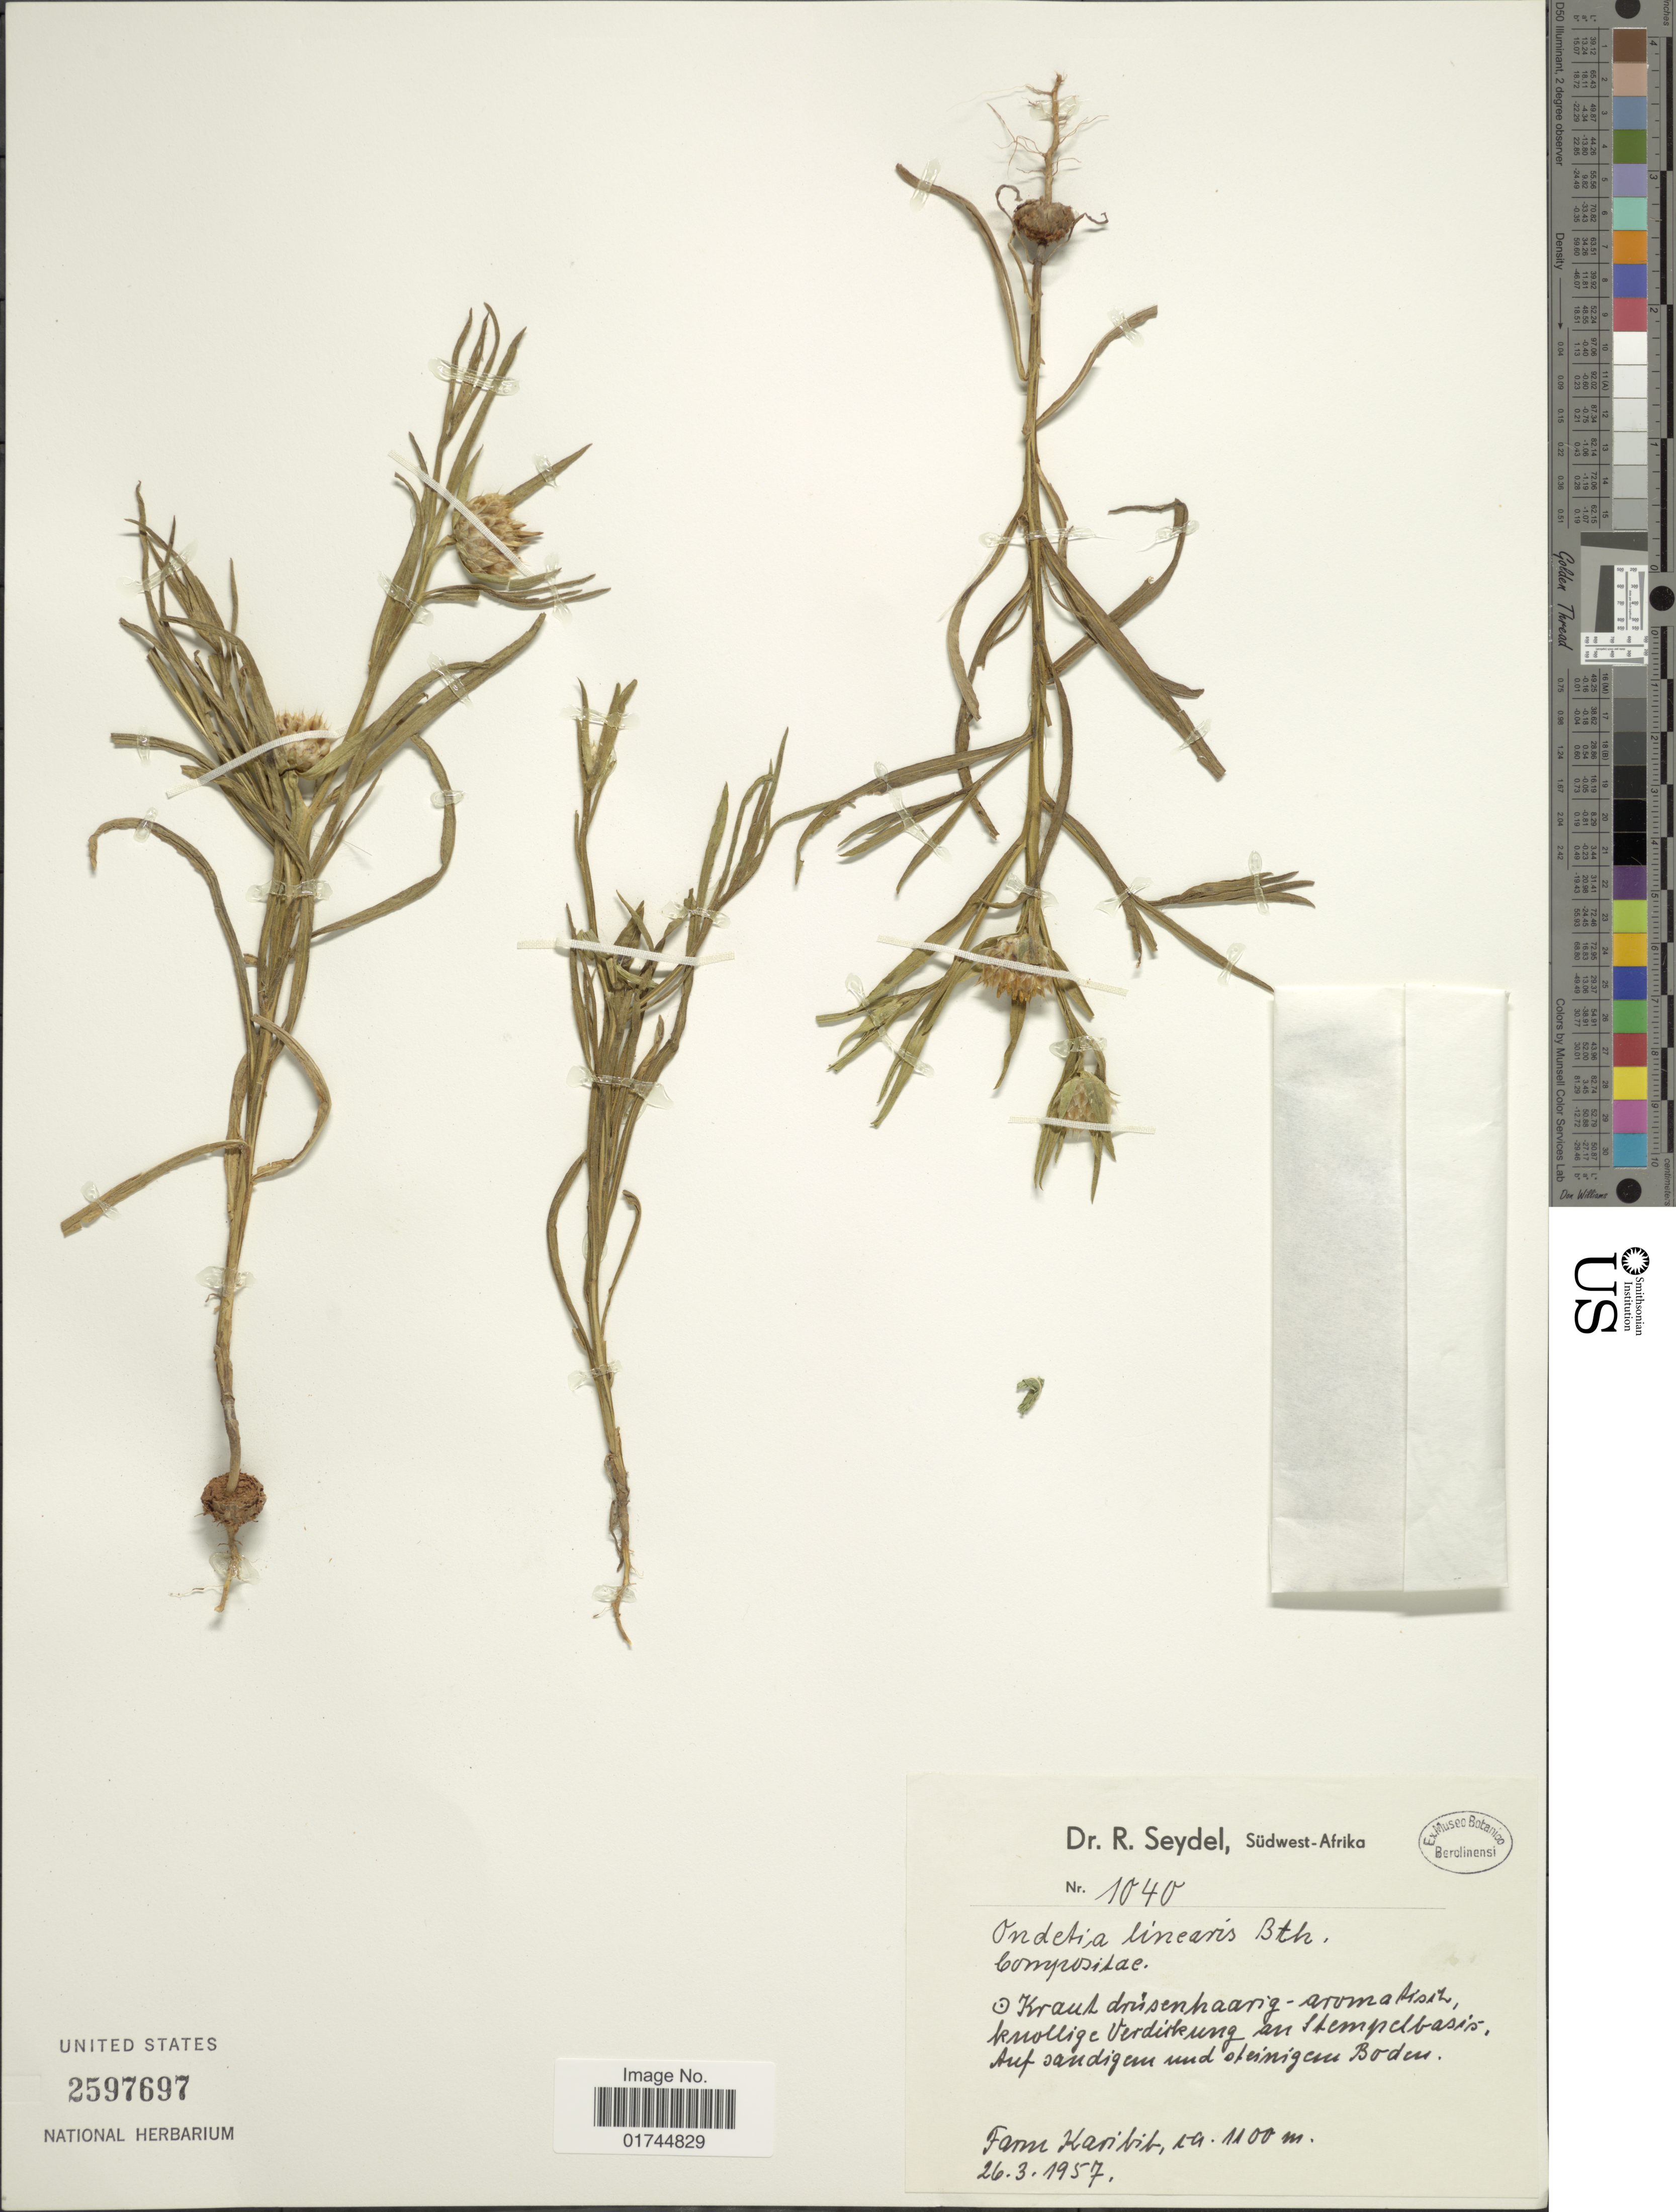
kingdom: Plantae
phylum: Tracheophyta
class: Magnoliopsida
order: Asterales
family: Asteraceae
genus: Ondetia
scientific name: Ondetia linearis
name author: Benth.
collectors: R. Seydel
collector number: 1040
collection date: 1957-03-26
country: Namibia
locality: Sudwest-Afrika, Farm Karibib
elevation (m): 1100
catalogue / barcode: US 2597697